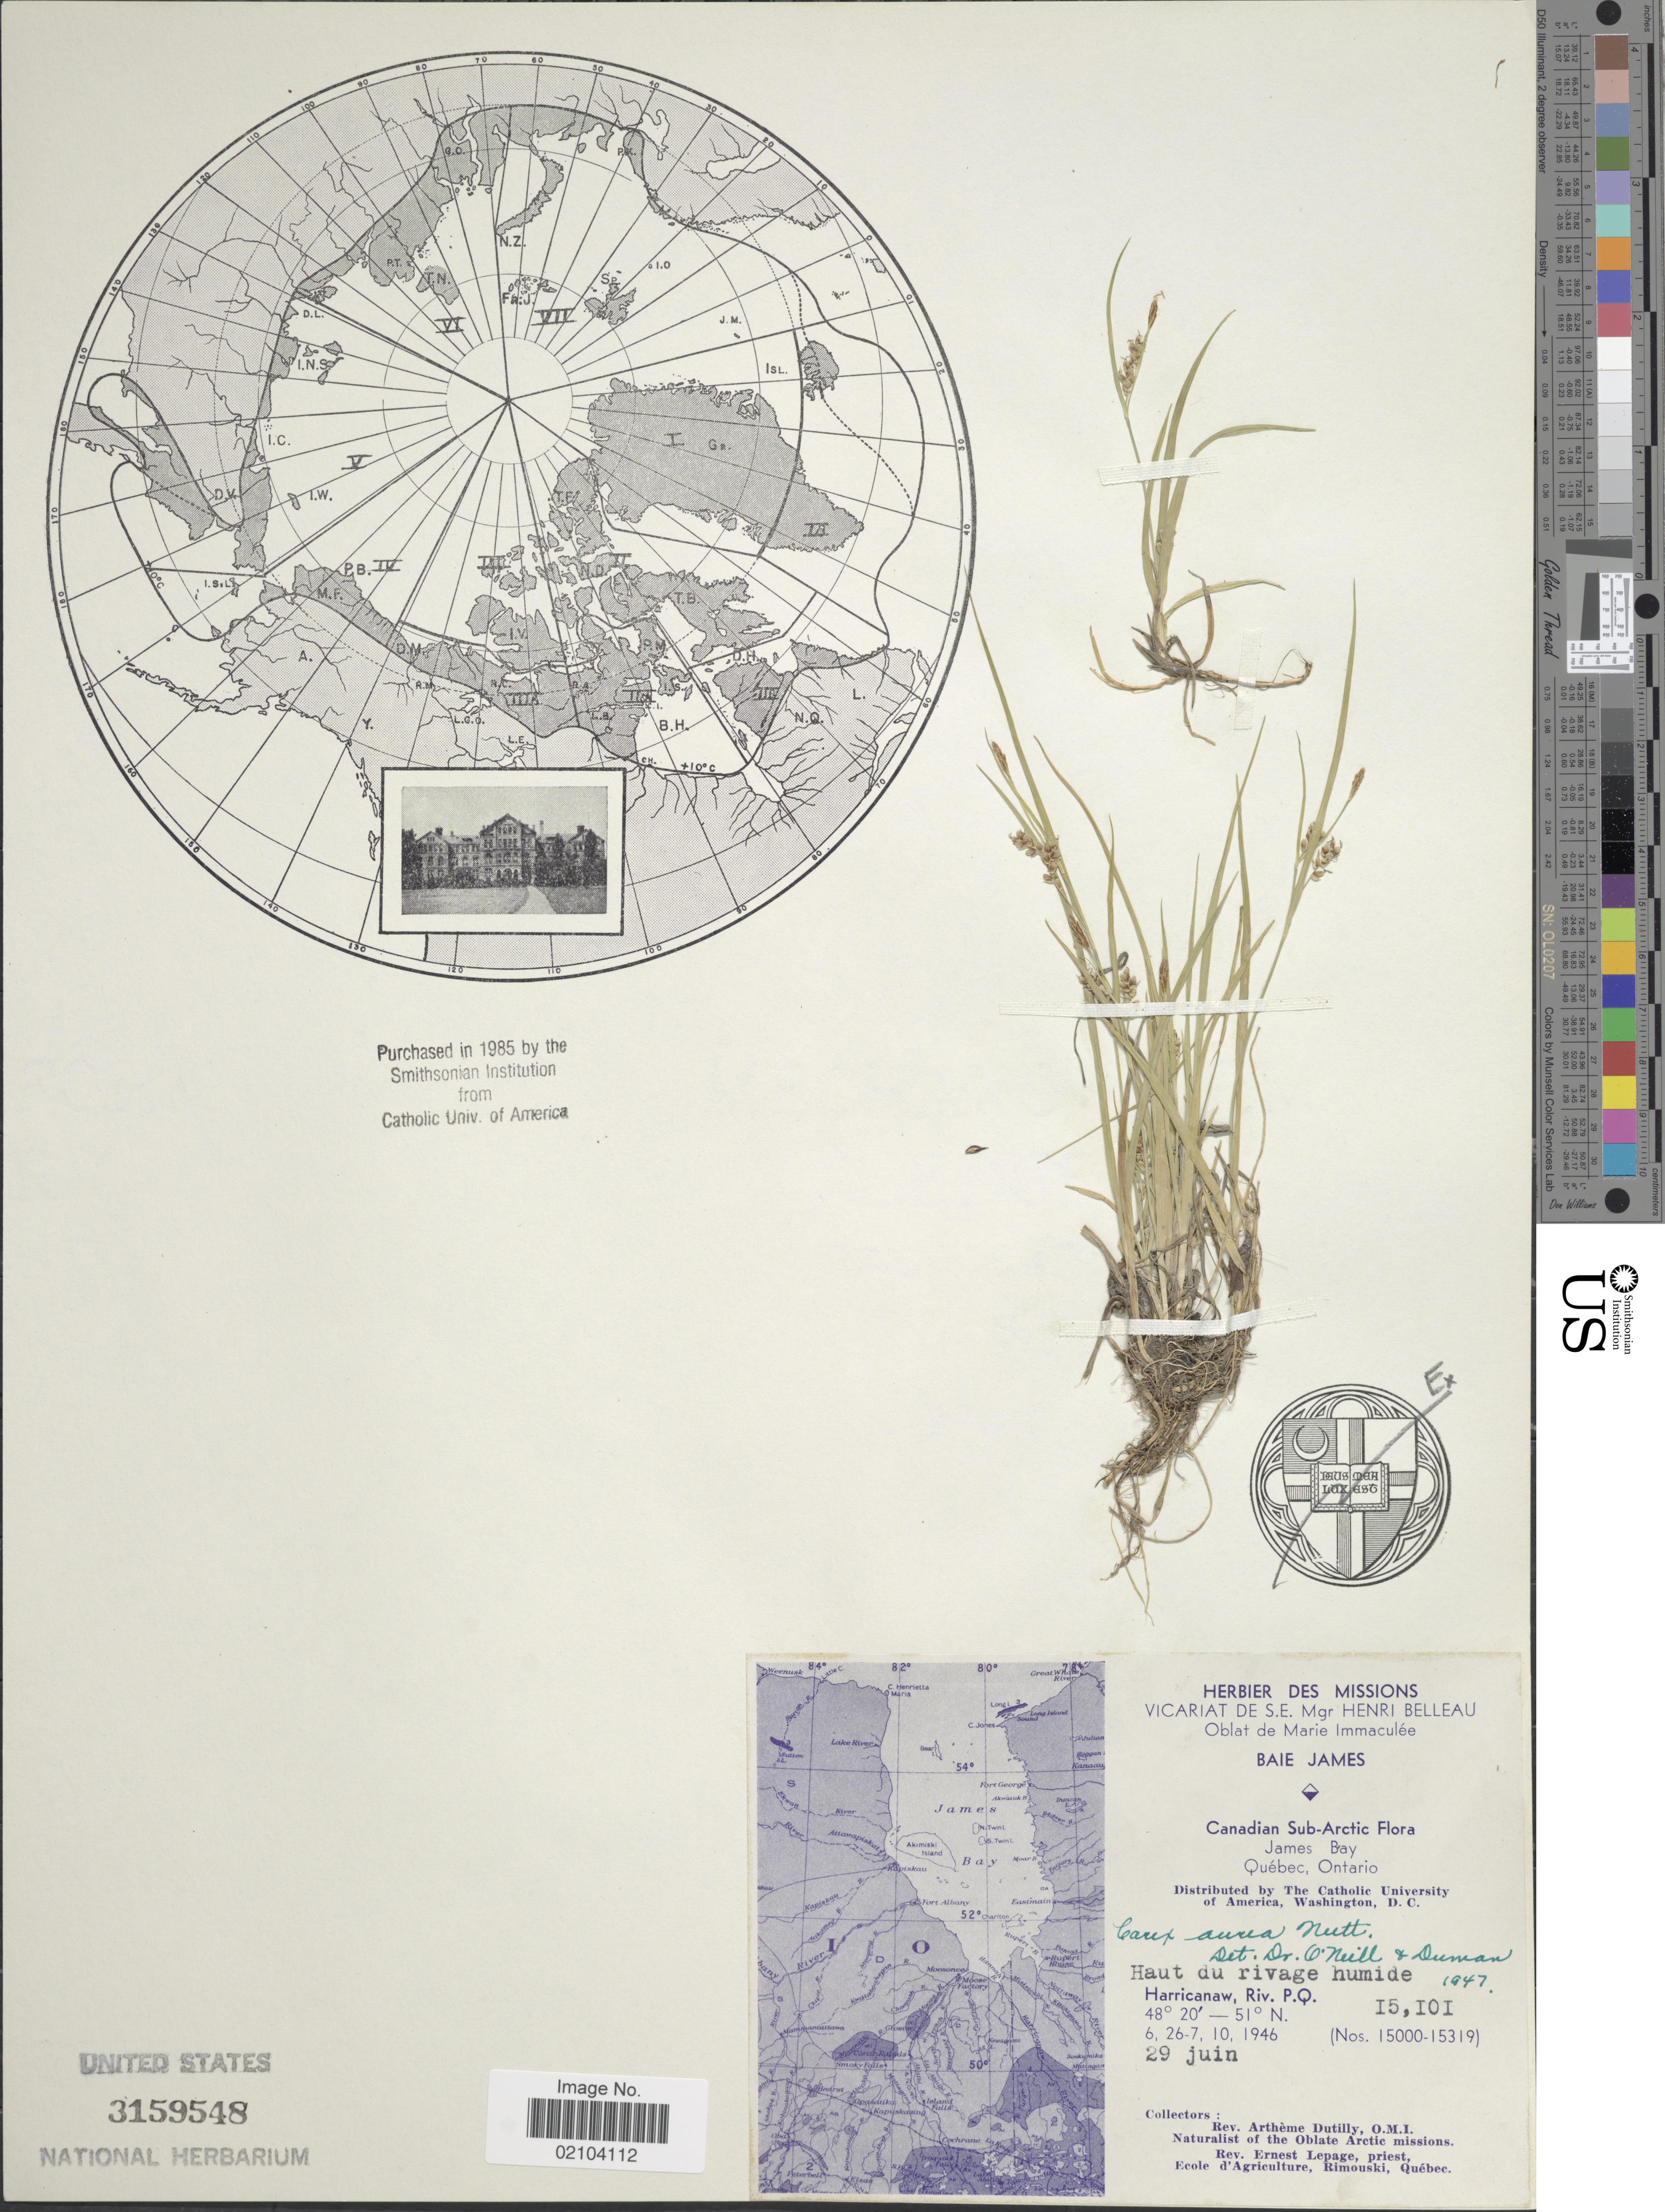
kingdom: Plantae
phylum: Tracheophyta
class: Liliopsida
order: Poales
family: Cyperaceae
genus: Carex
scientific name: Carex aurea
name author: Nutt.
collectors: A. Dutilly & E. Lepage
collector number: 15101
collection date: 1946-06-29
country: Canada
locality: Canadian Sub-Arctic. James Bay, Quebec, Ontario. Haut du rivage humide. harricanaw, Riv. P.Q.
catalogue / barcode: US 3159548